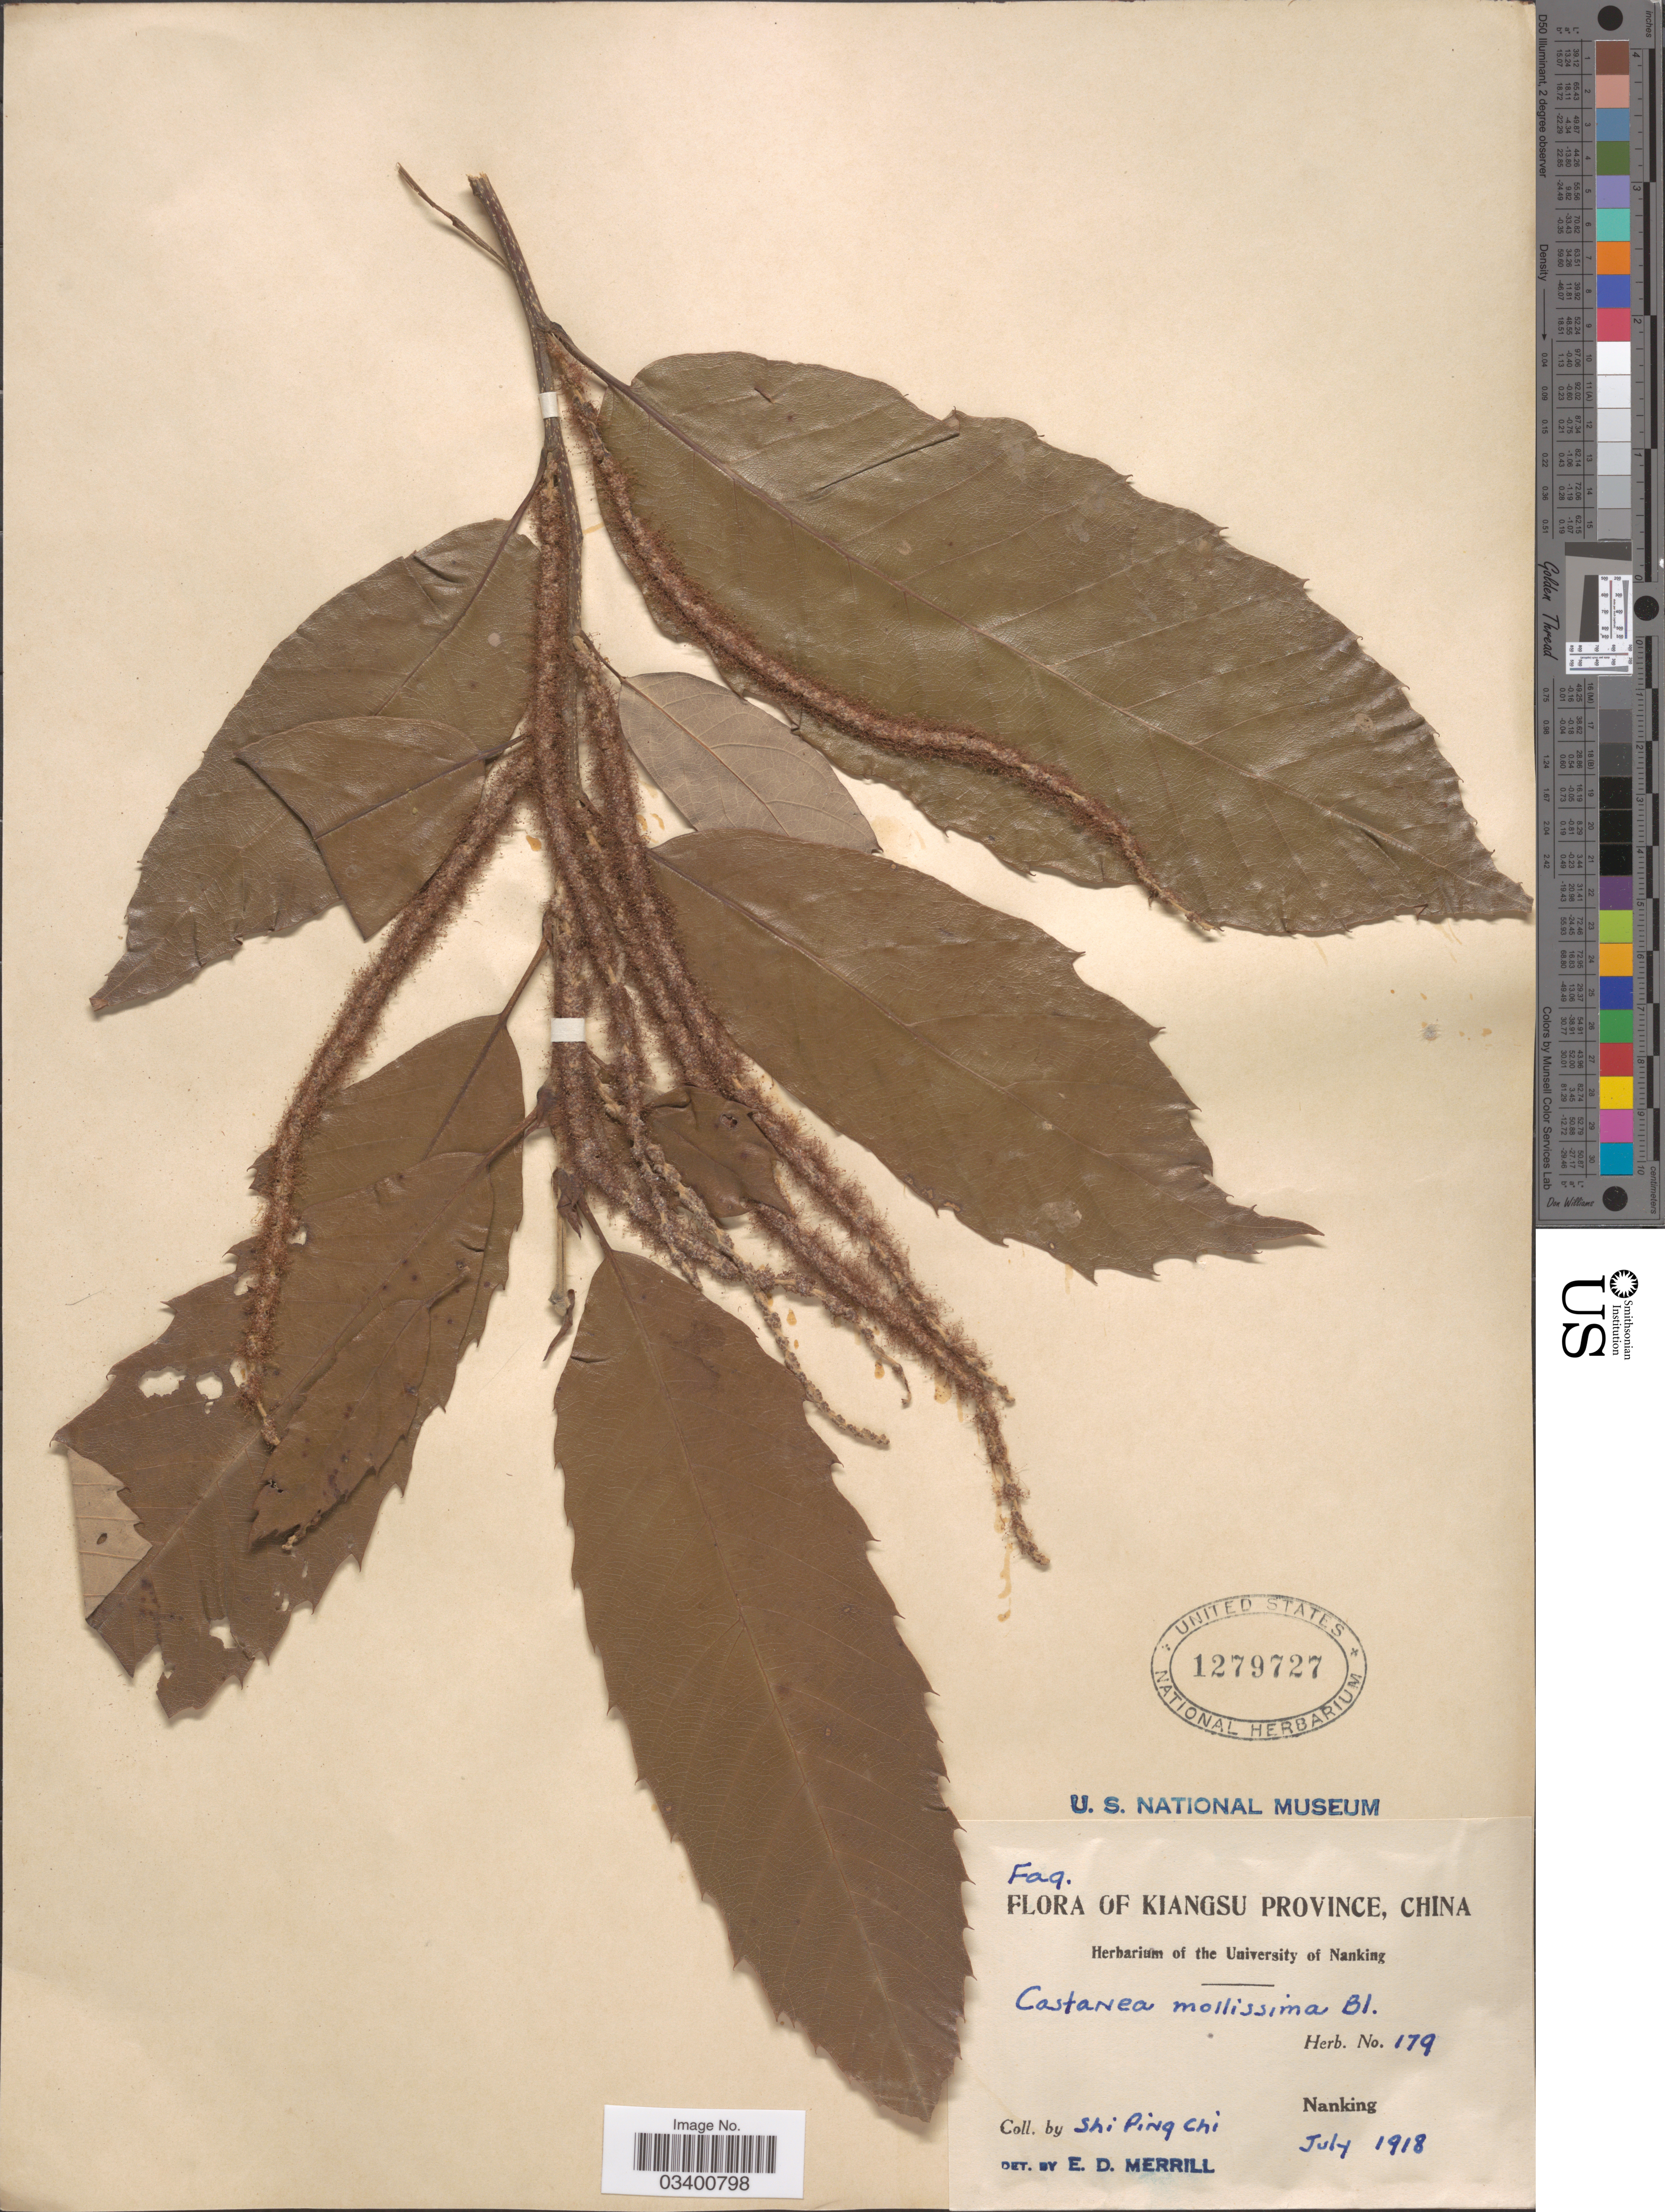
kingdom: Plantae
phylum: Tracheophyta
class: Magnoliopsida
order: Fagales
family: Fagaceae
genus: Castanea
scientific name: Castanea mollissima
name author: Blume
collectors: S. Chi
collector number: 179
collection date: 1918-07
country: China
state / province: Jiangsu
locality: Kiangsu Province. Nanking.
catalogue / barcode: US 1279727